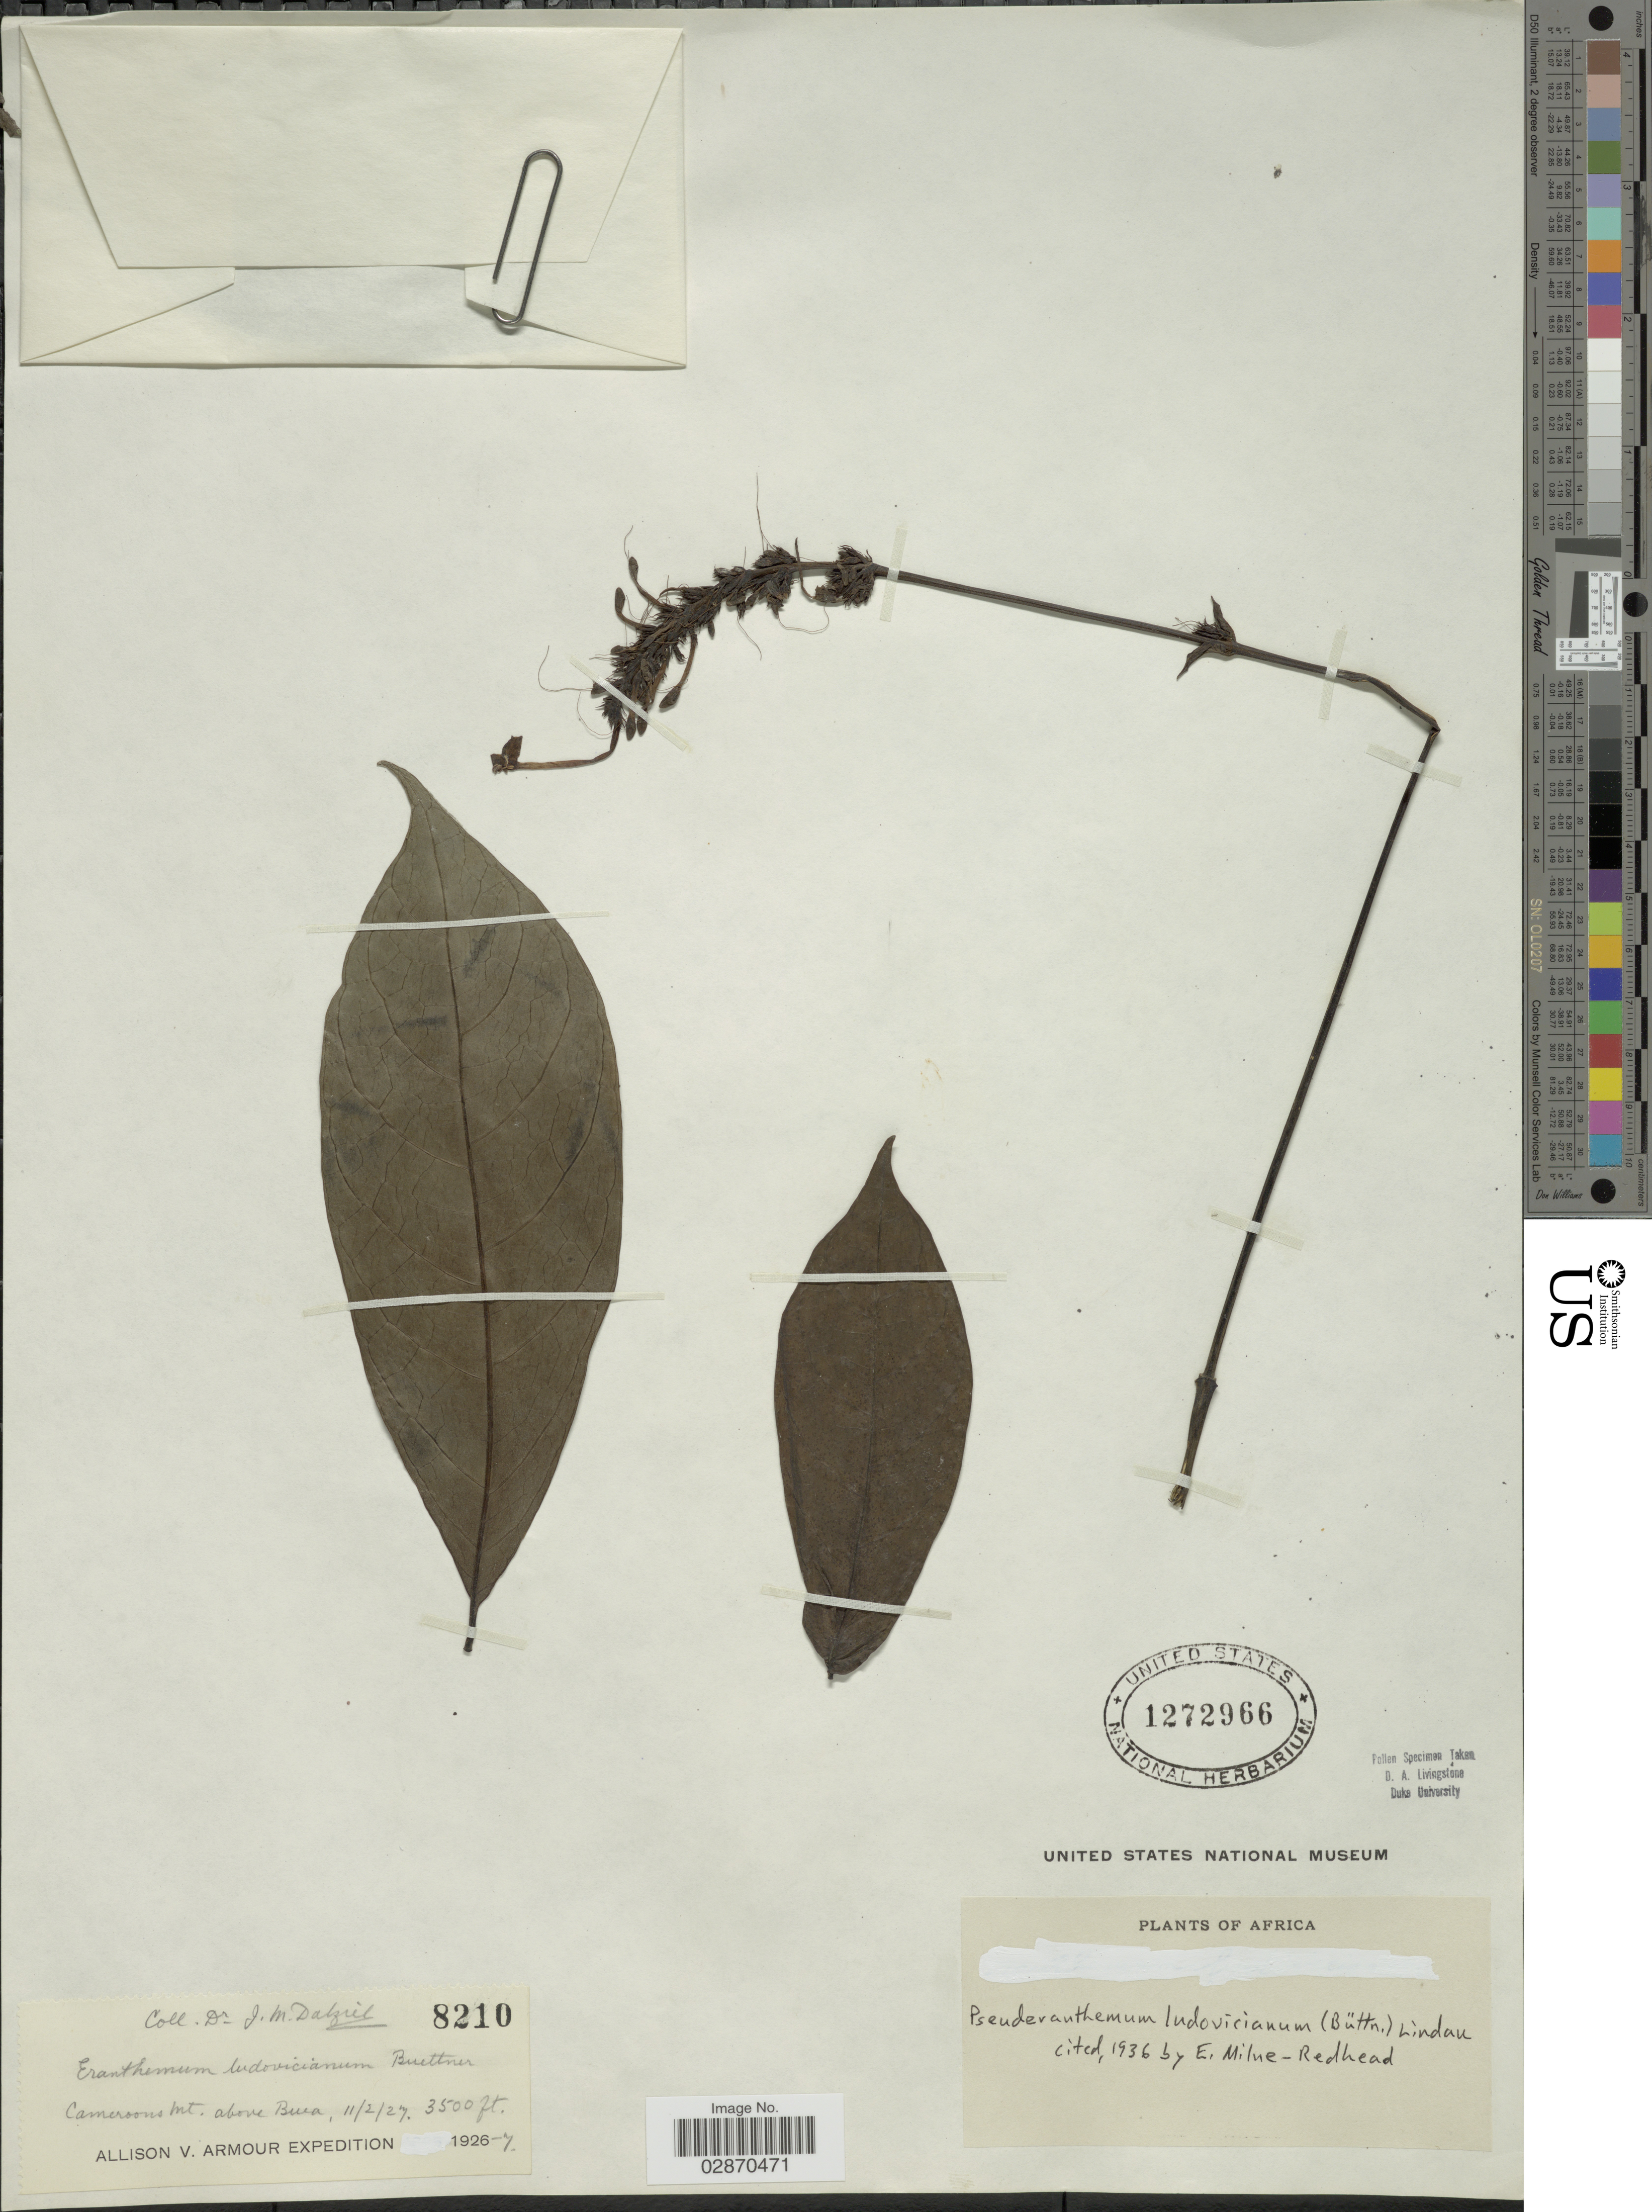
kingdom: Plantae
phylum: Tracheophyta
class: Magnoliopsida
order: Lamiales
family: Acanthaceae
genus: Pseuderanthemum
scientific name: Pseuderanthemum ludovicianum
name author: (Büttner) Lindau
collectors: J. Dalziel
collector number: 8210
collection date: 1927-02-11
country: Cameroon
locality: Cameroons Mt. above Buea.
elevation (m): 1067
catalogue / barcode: US 1272966